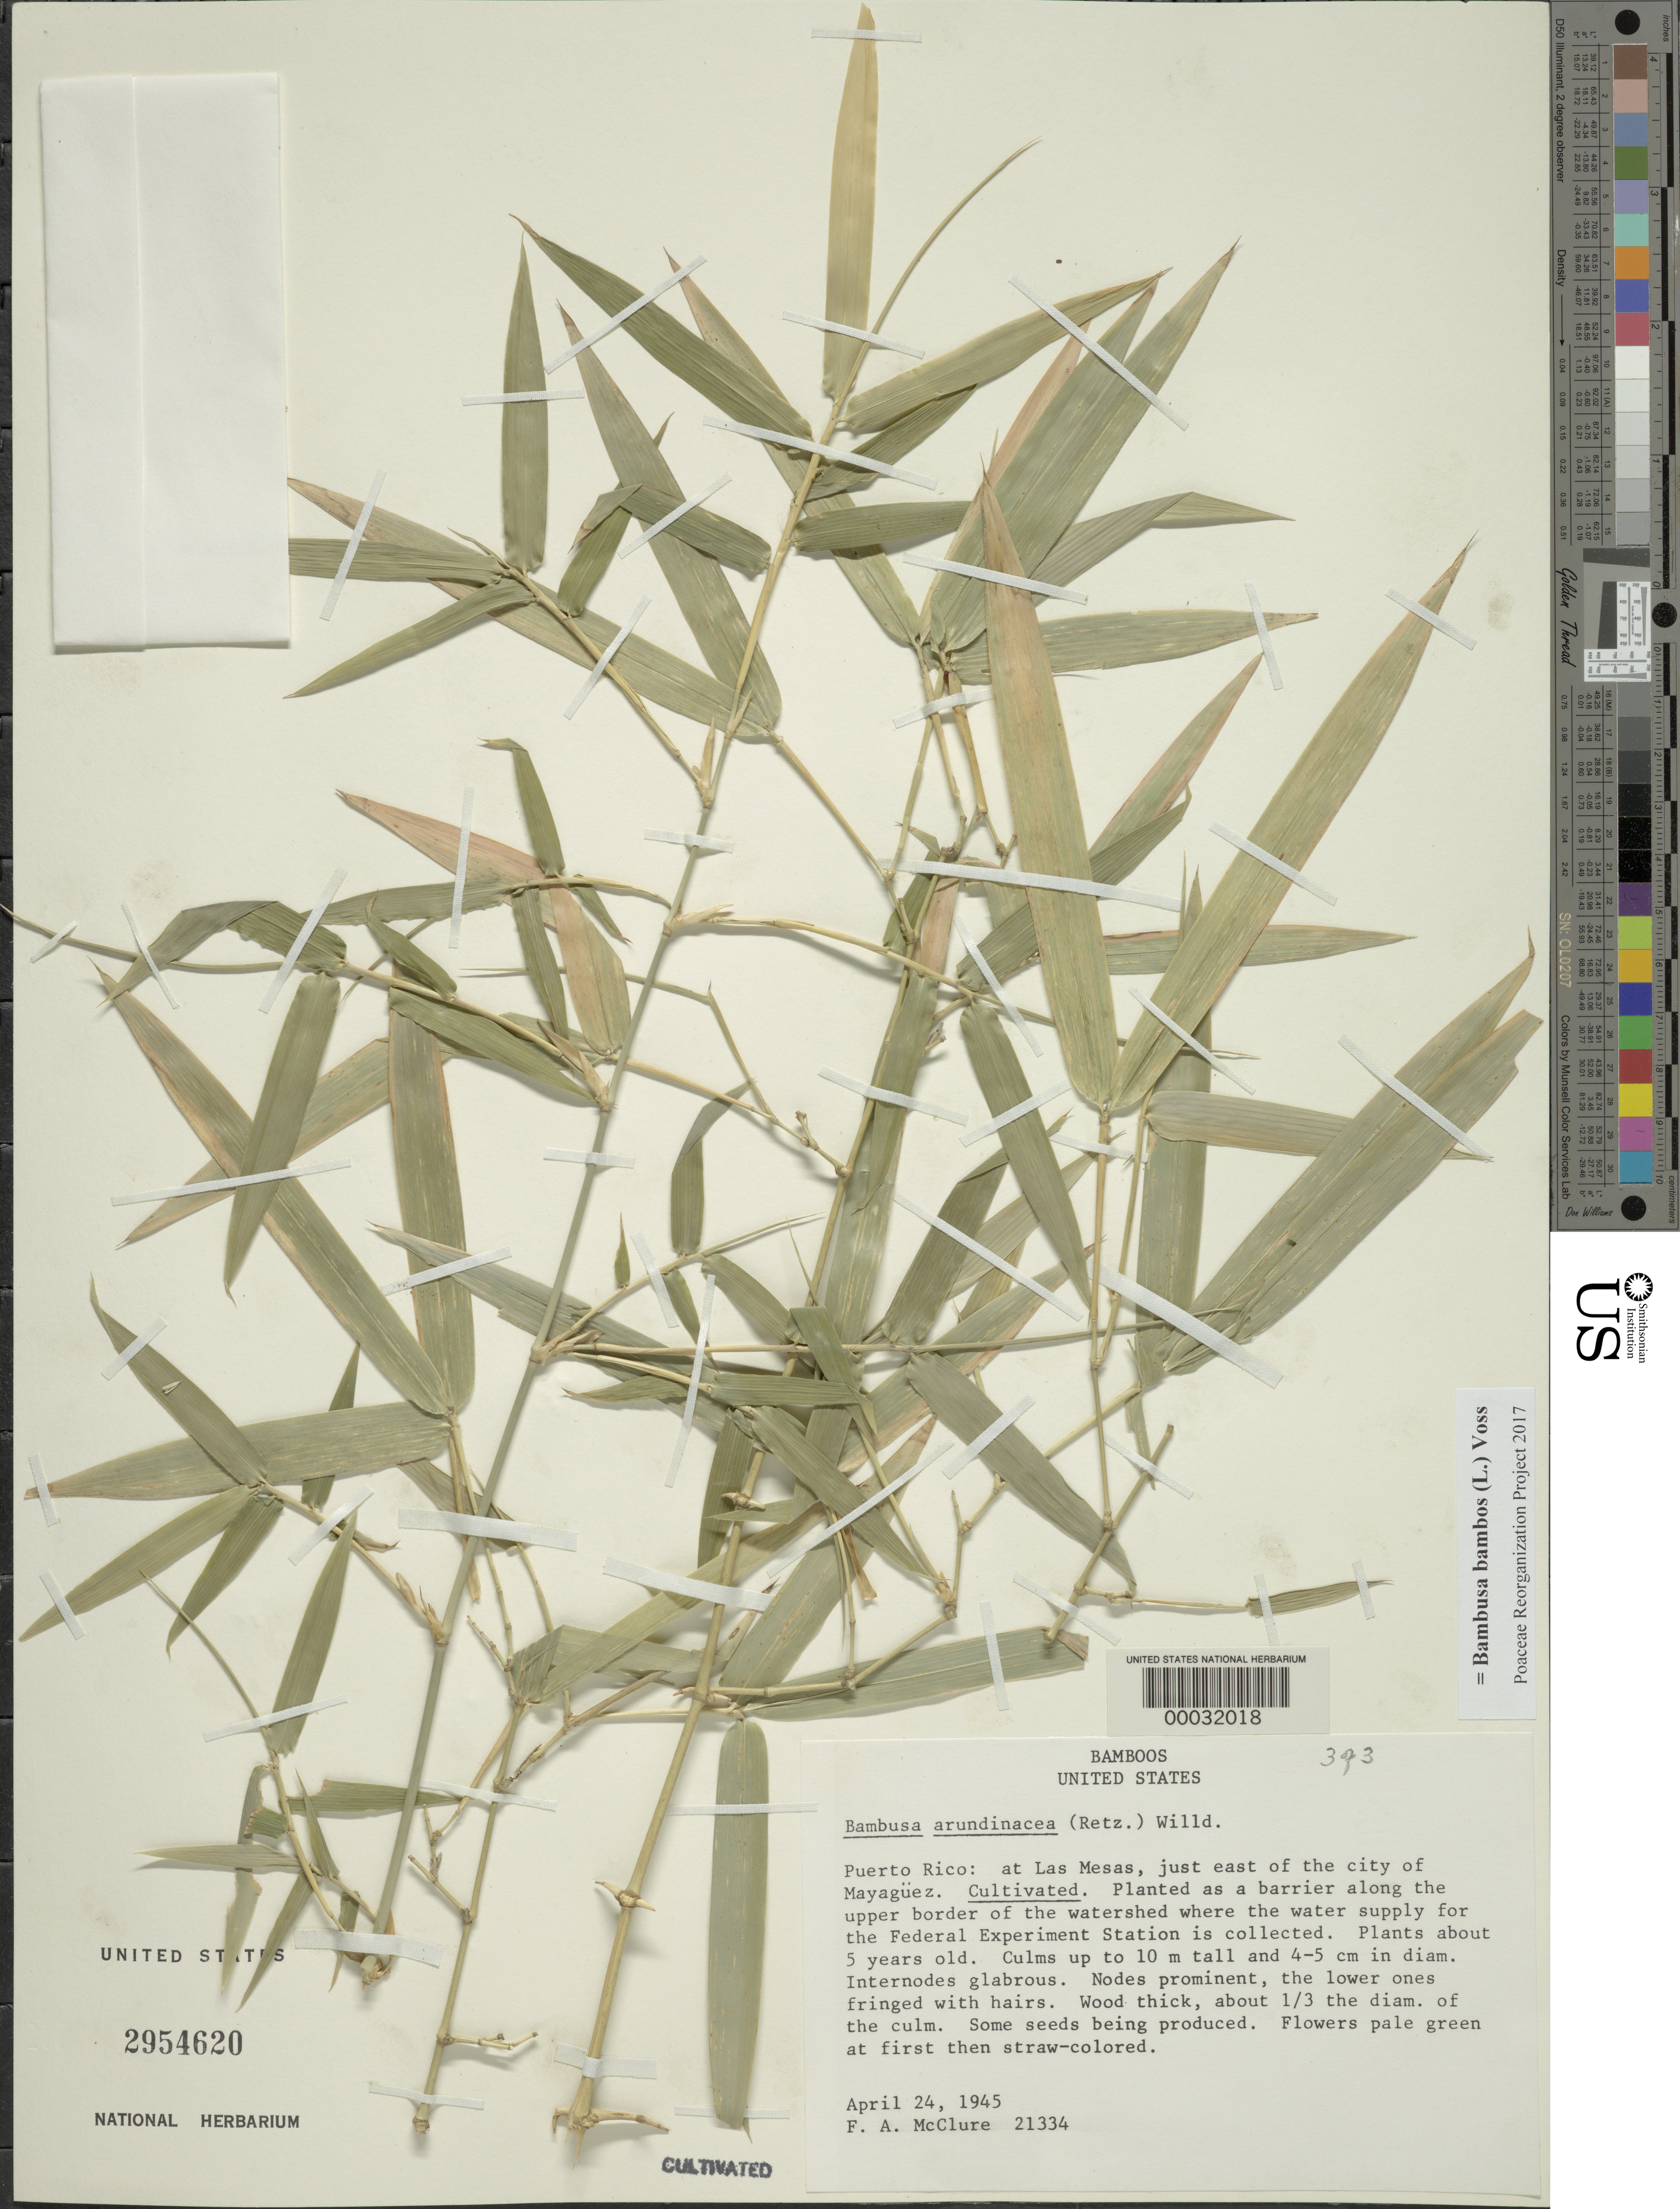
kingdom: Plantae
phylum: Tracheophyta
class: Liliopsida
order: Poales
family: Poaceae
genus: Bambusa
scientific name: Bambusa bambos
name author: (L.) Voss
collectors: F. A. McClure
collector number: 21334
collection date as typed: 24 Apr 1945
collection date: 1945-04-24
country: Puerto Rico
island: Greater Antilles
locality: Las mesas, mayaguez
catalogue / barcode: US 2954620